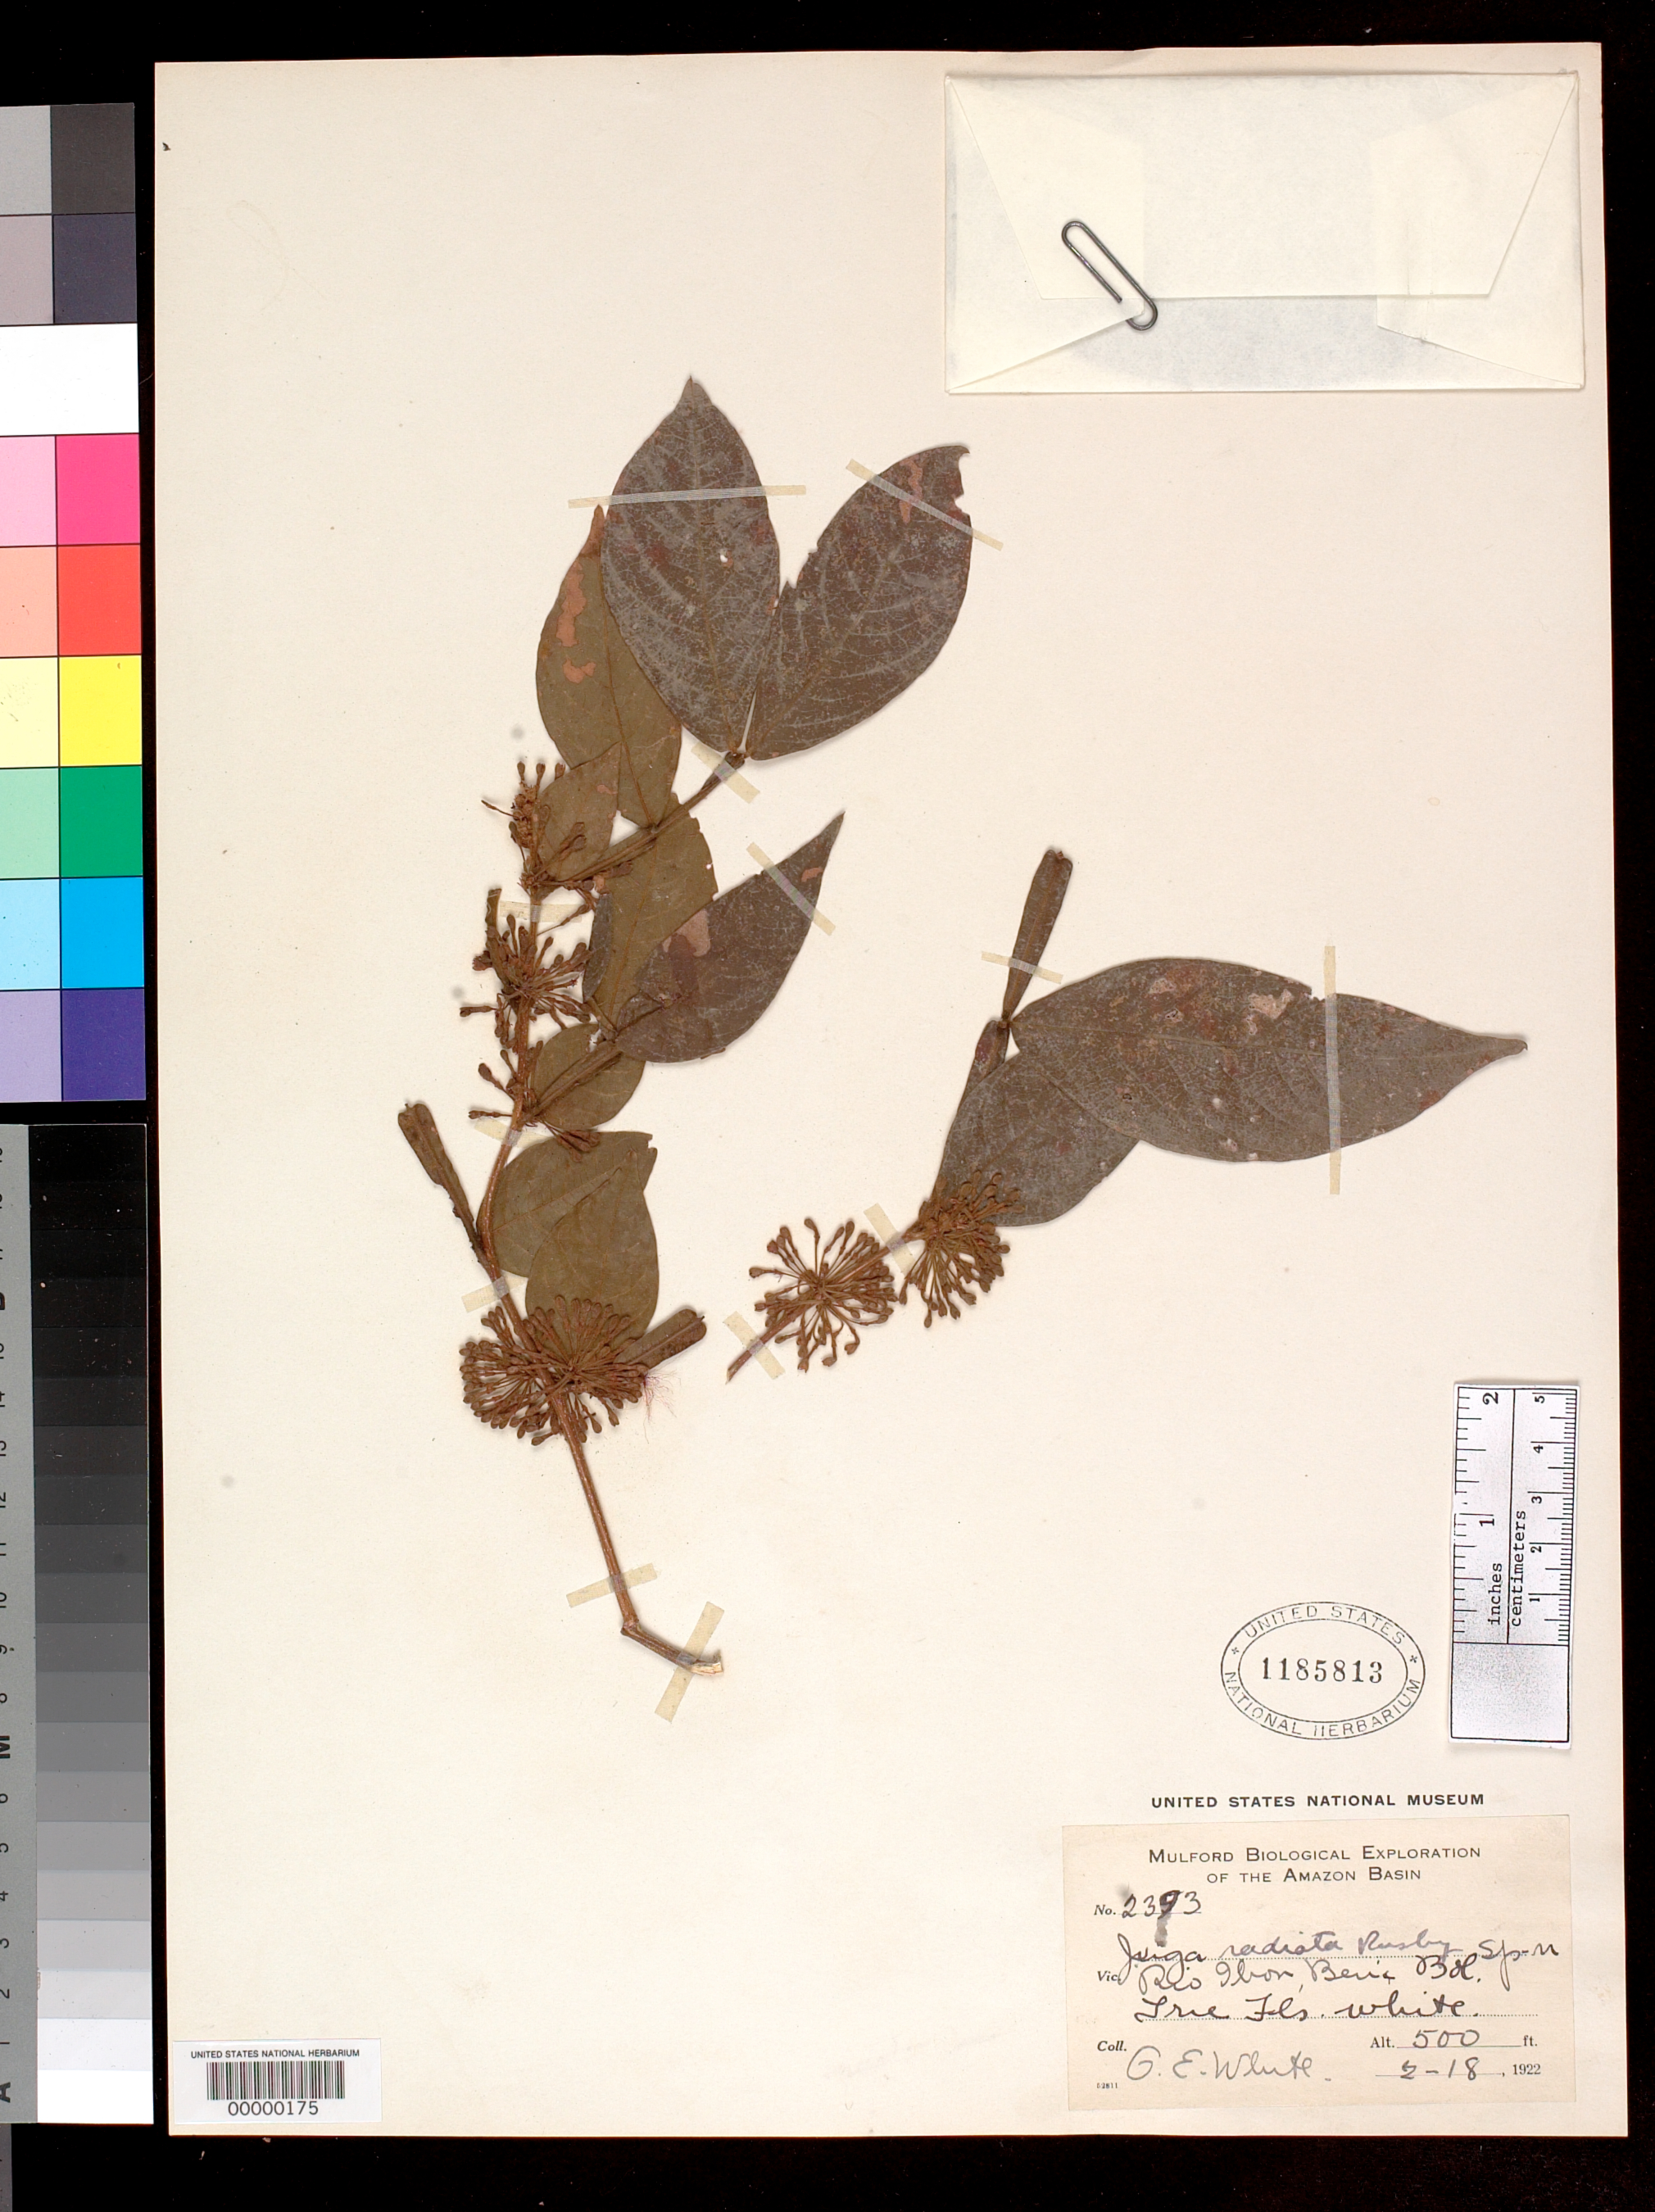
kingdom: Plantae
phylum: Tracheophyta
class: Magnoliopsida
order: Fabales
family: Fabaceae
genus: Inga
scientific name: Inga radians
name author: Pittier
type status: Isotype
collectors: O. E. White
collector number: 2393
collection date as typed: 2-18, 1922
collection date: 1922-02-18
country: Bolivia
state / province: Beni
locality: Rio Ibon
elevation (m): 152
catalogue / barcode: US 1185813